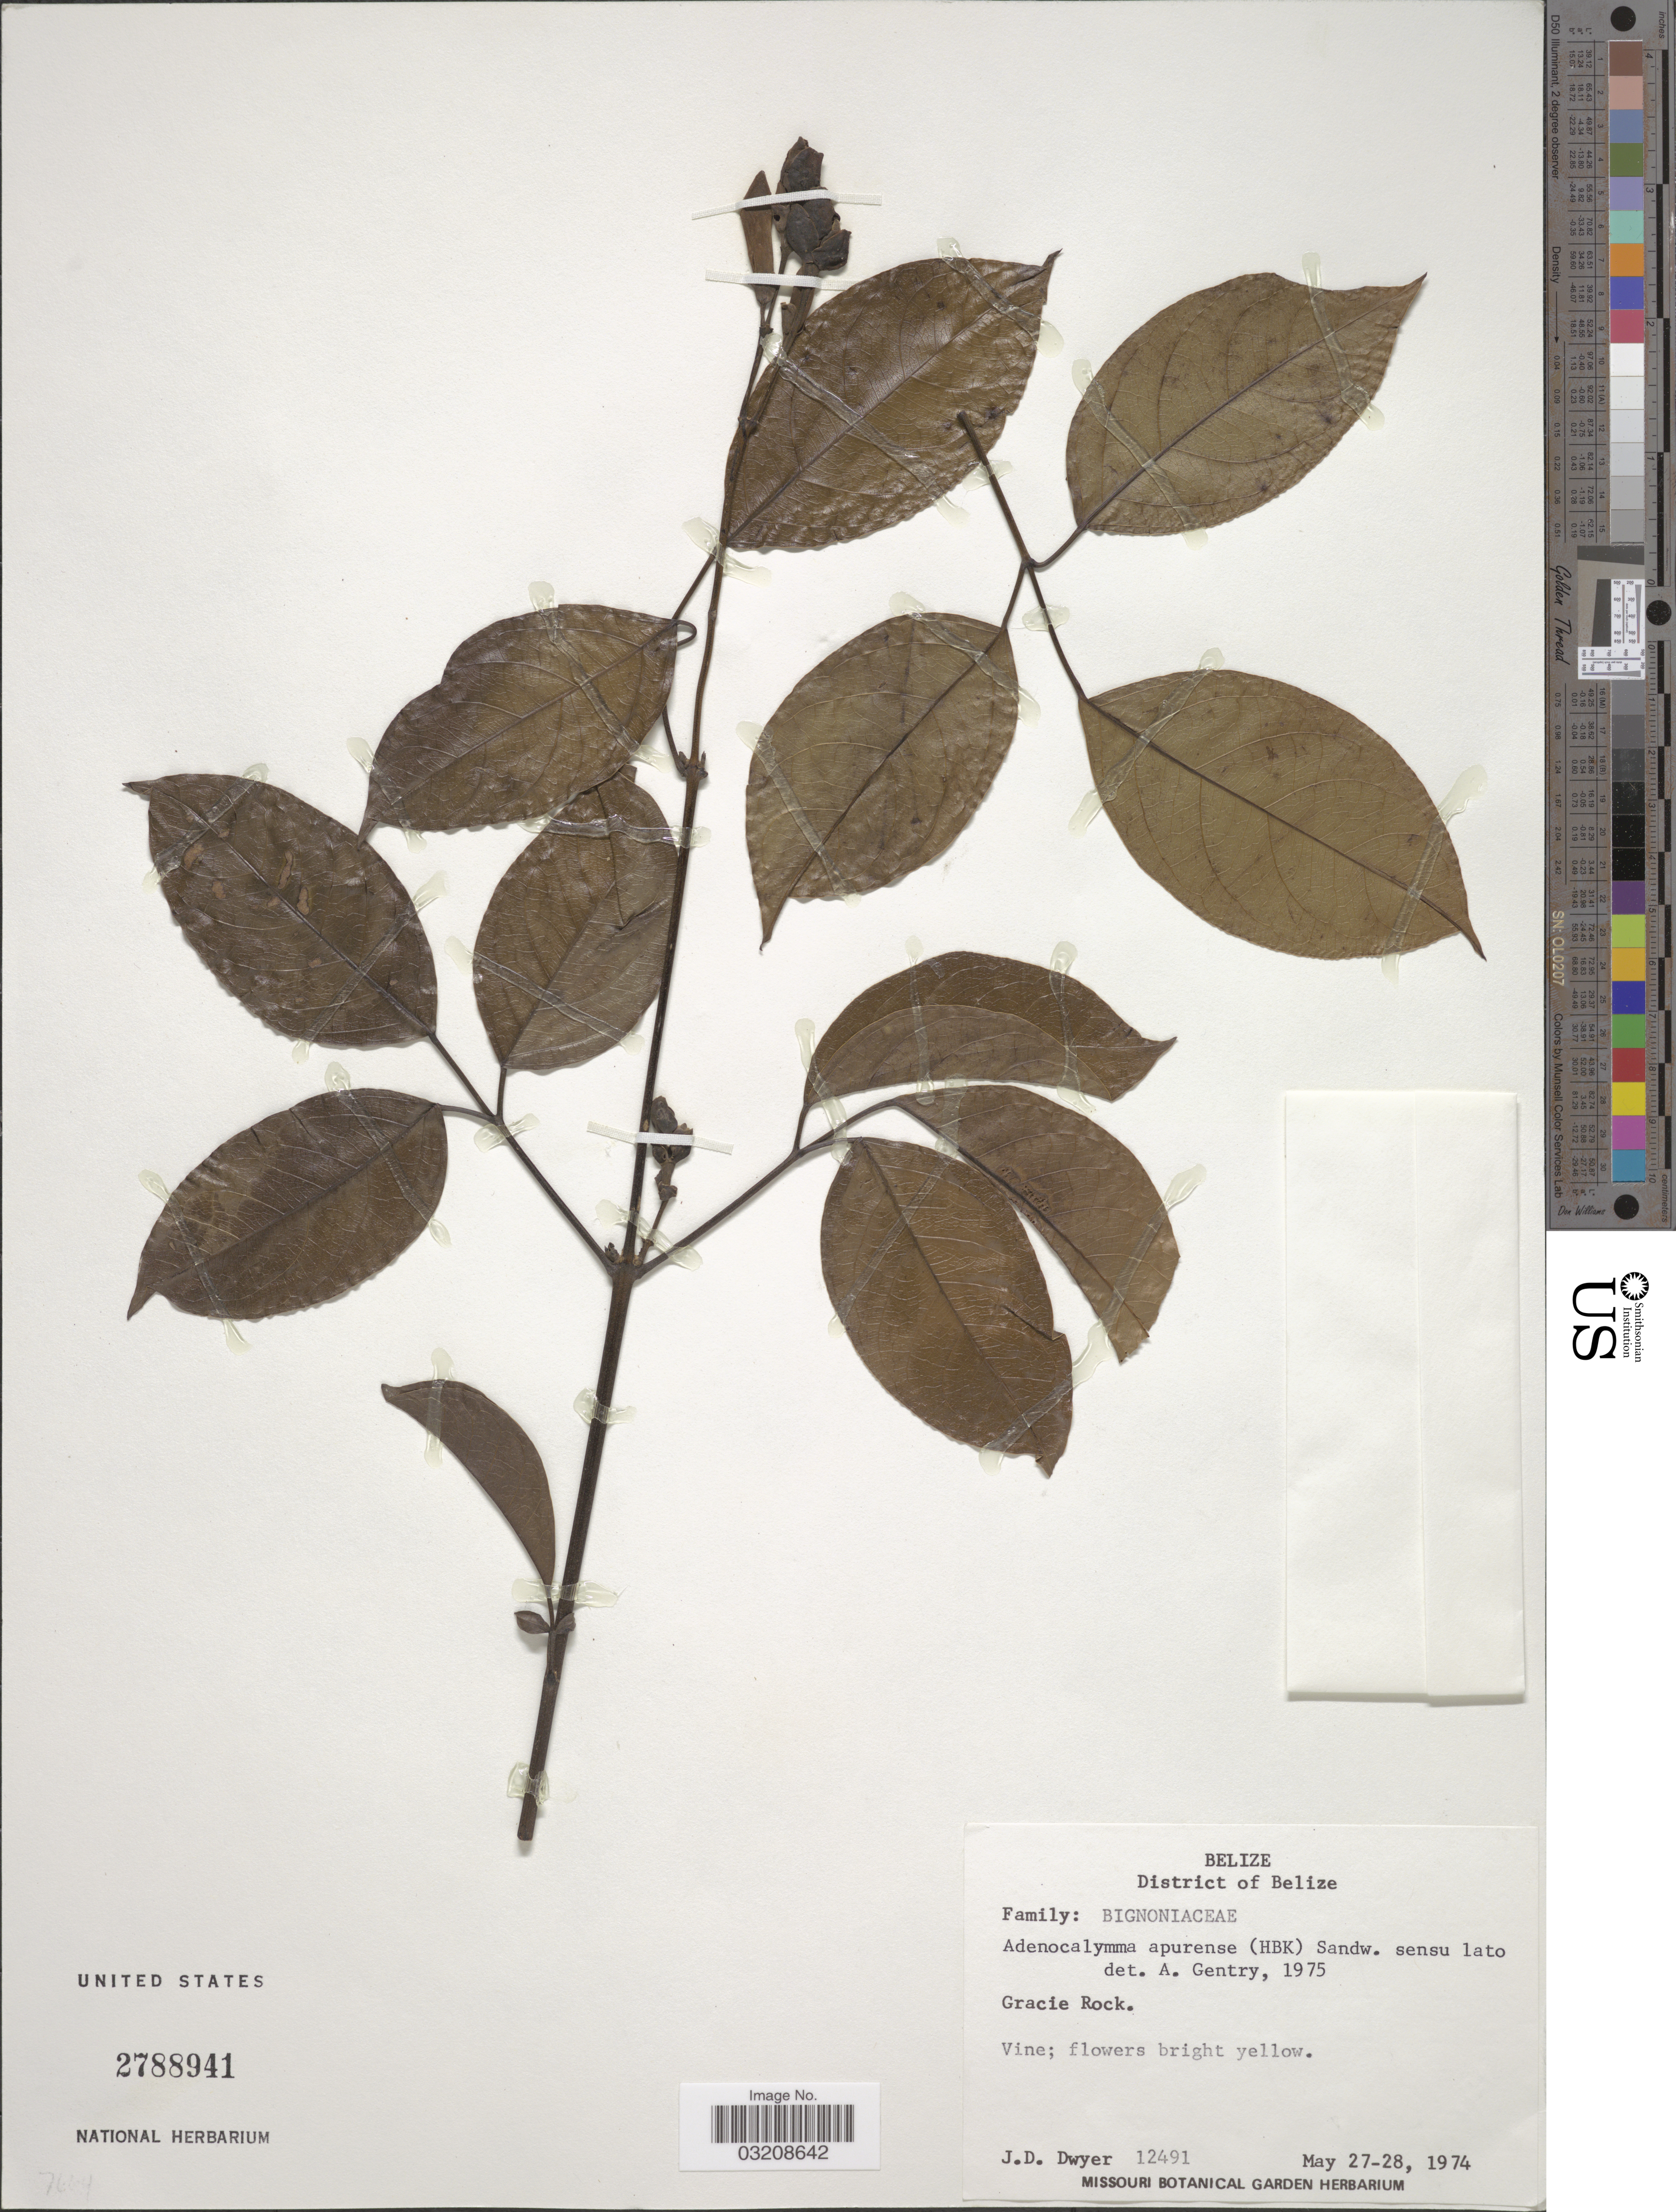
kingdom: Plantae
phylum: Tracheophyta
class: Magnoliopsida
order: Lamiales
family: Bignoniaceae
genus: Adenocalymma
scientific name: Adenocalymma apurense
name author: (Kunth) Sandwith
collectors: J. D. Dwyer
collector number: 12491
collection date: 1974-05-27/1974-05-28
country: Belize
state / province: Belize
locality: District of Belize. Gracie Rock.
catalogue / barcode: US 2788941